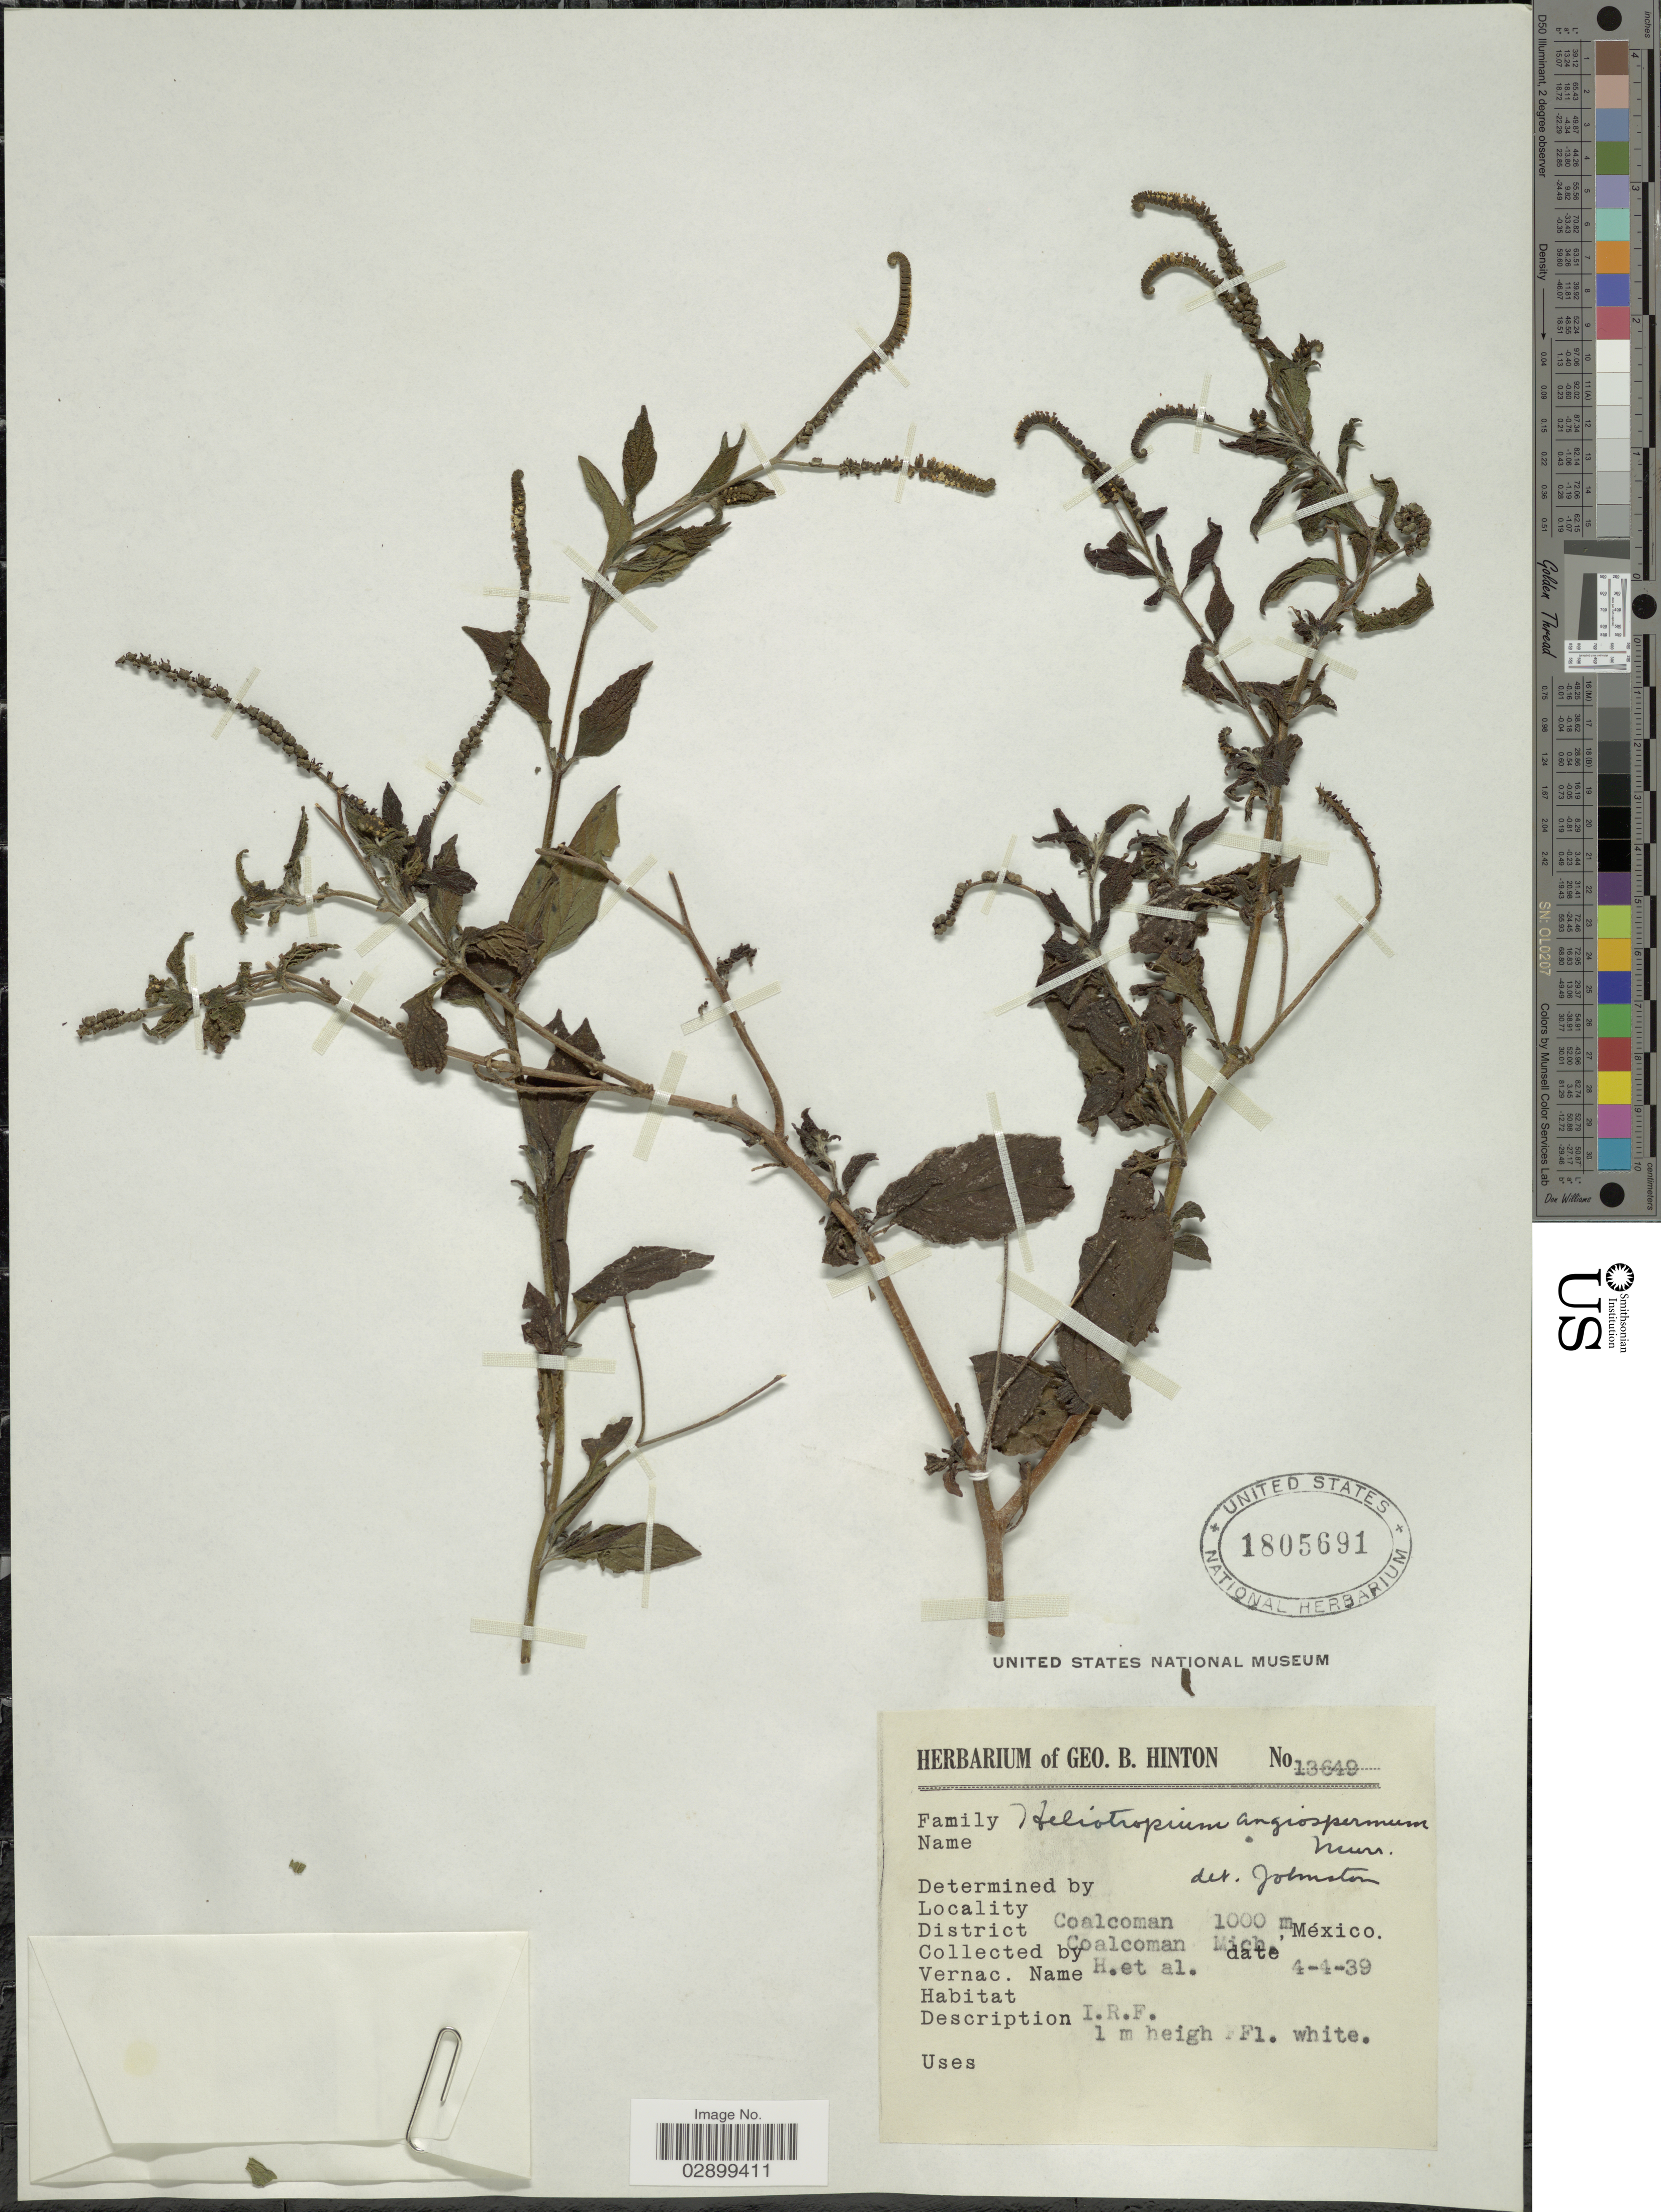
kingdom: Plantae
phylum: Tracheophyta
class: Magnoliopsida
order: Boraginales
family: Heliotropiaceae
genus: Heliotropium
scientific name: Heliotropium angiospermum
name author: Murray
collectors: G. B. Hinton & et al.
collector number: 13649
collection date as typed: Transcribed d/m/y: 4/4/39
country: Mexico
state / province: Michoacán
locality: Coalcoman. District Coalcoman, Mich.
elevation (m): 1000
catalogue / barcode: US 1805691